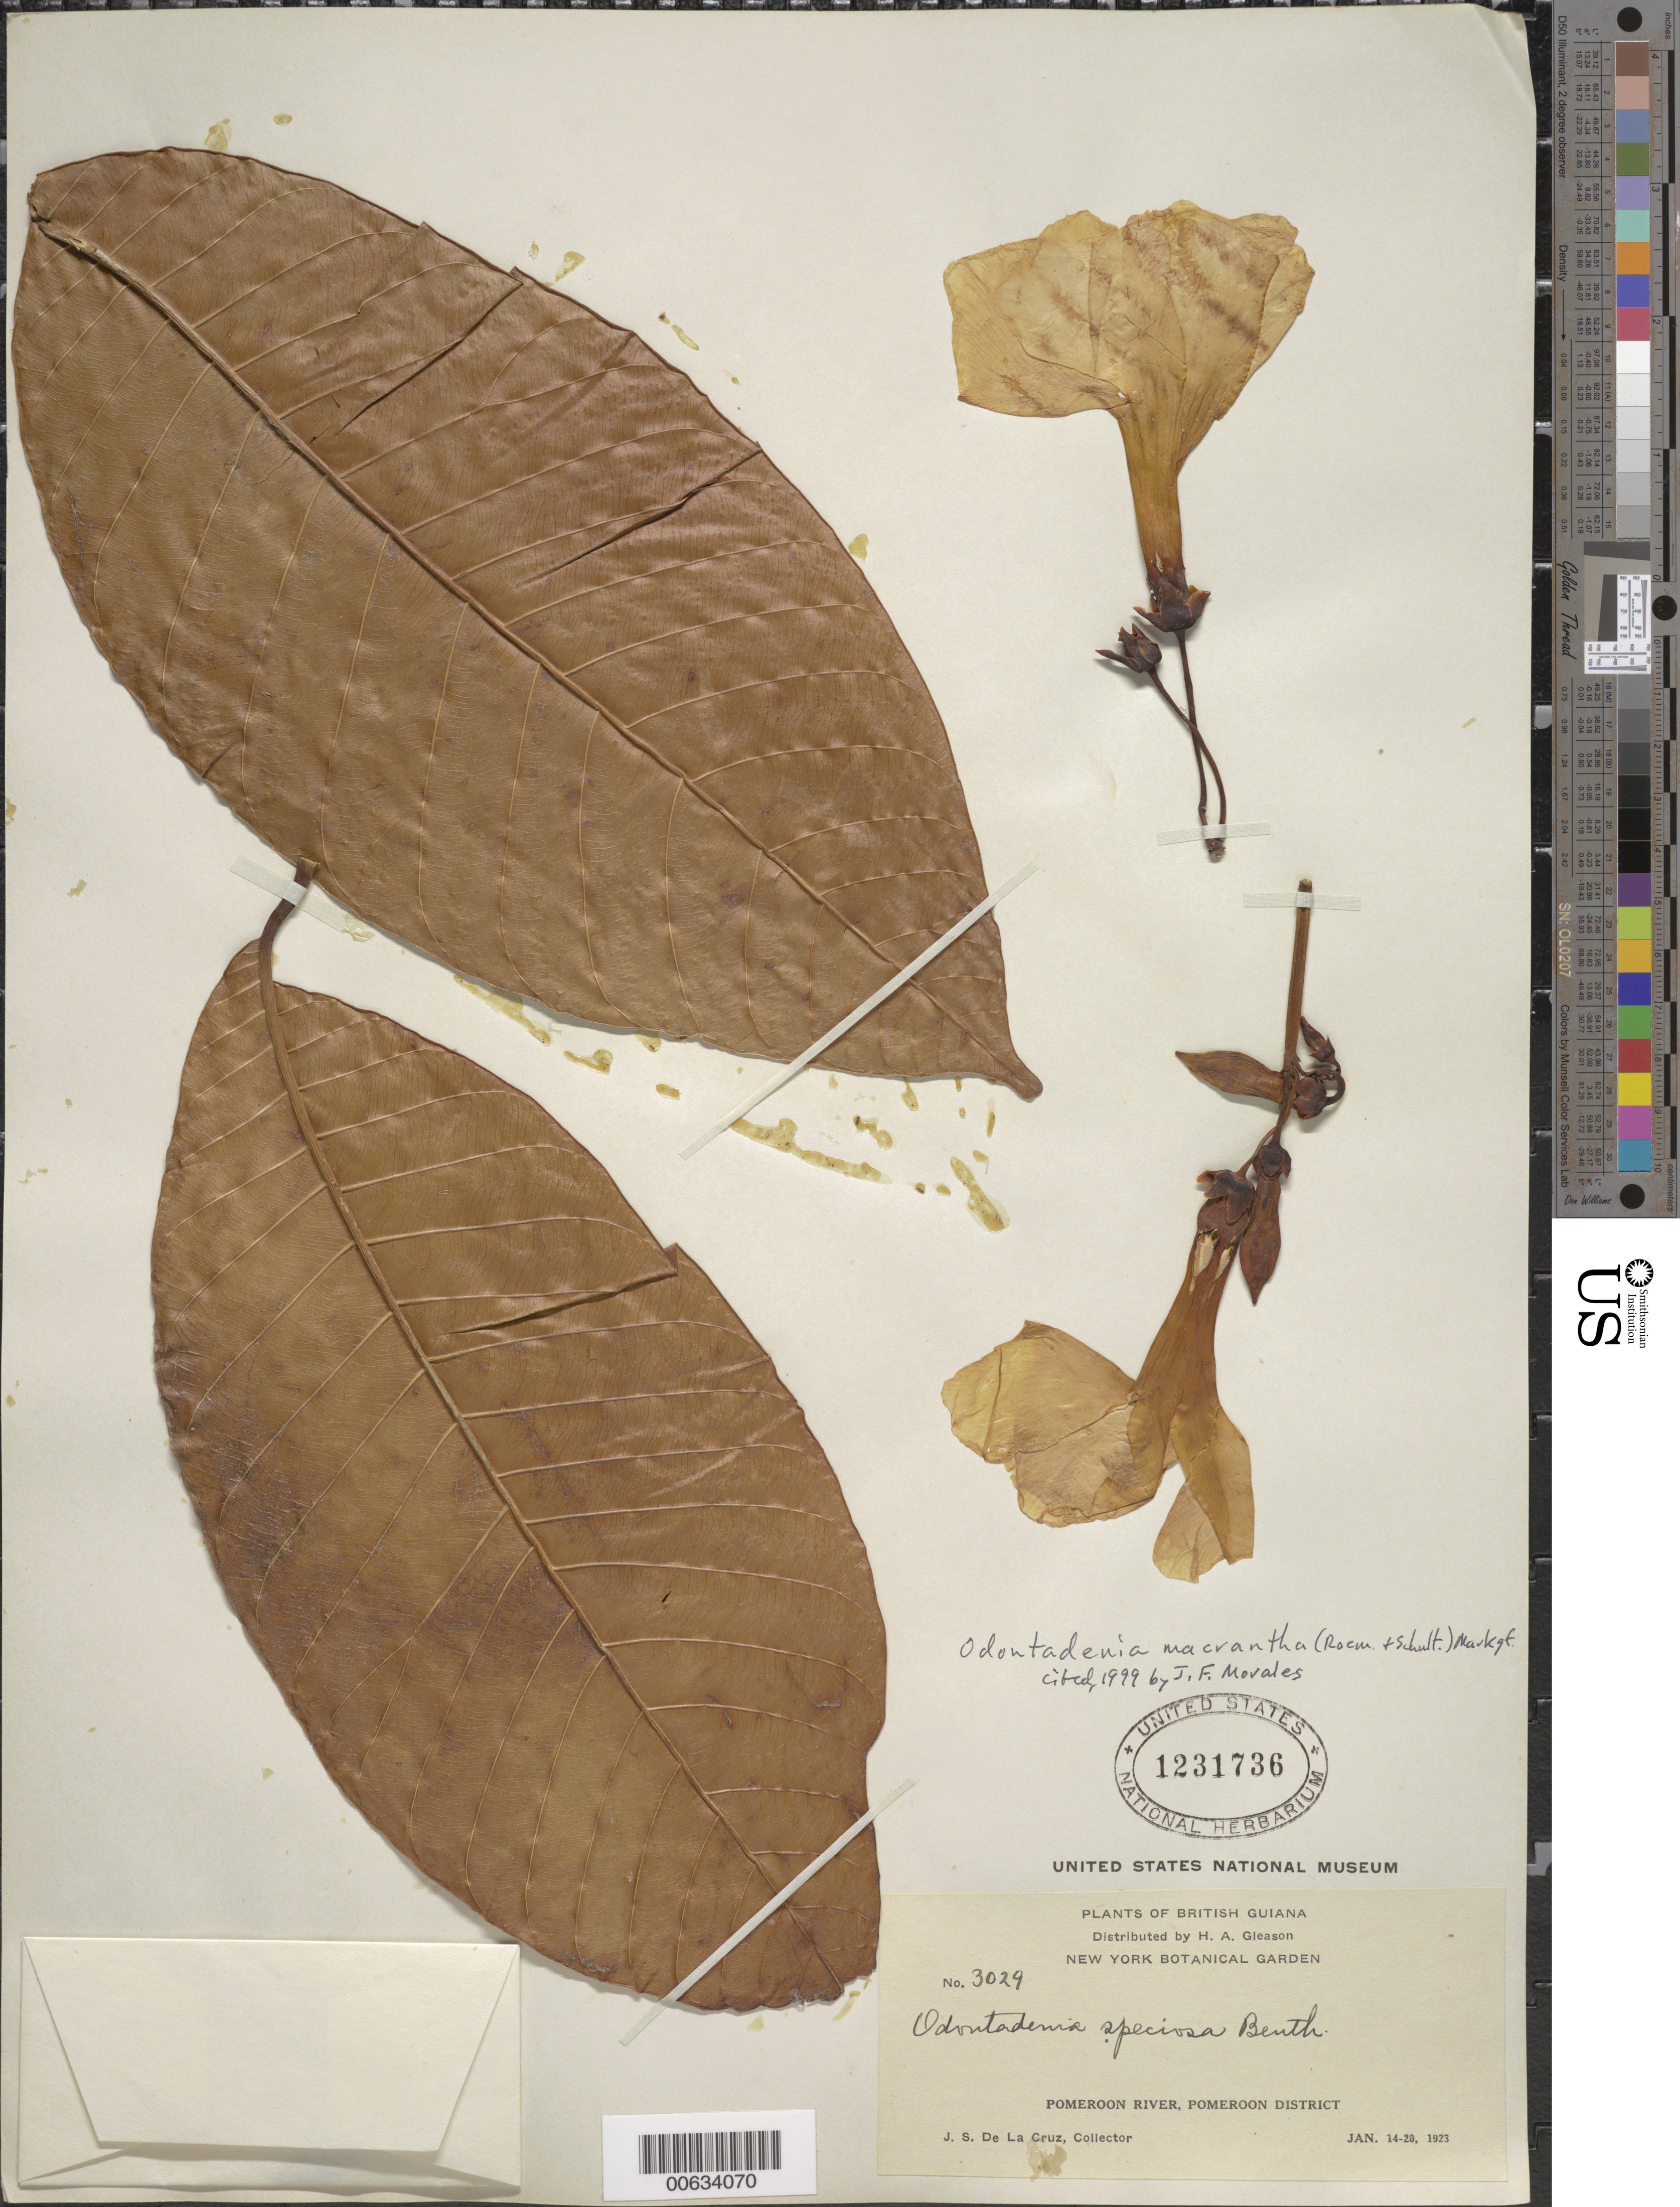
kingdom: Plantae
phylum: Tracheophyta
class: Magnoliopsida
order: Gentianales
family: Apocynaceae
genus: Odontadenia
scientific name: Odontadenia macrantha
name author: (Roem. & Schult.) Markgr.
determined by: Morales, J. F.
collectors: J. S. de la Cruz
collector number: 3029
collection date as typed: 14-Jan-23 to 20-Jan-23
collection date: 1923-01-14/1923-01-20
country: Guyana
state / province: Pomeroon-Supenaam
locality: Pomeroon R.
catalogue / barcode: US 1231736